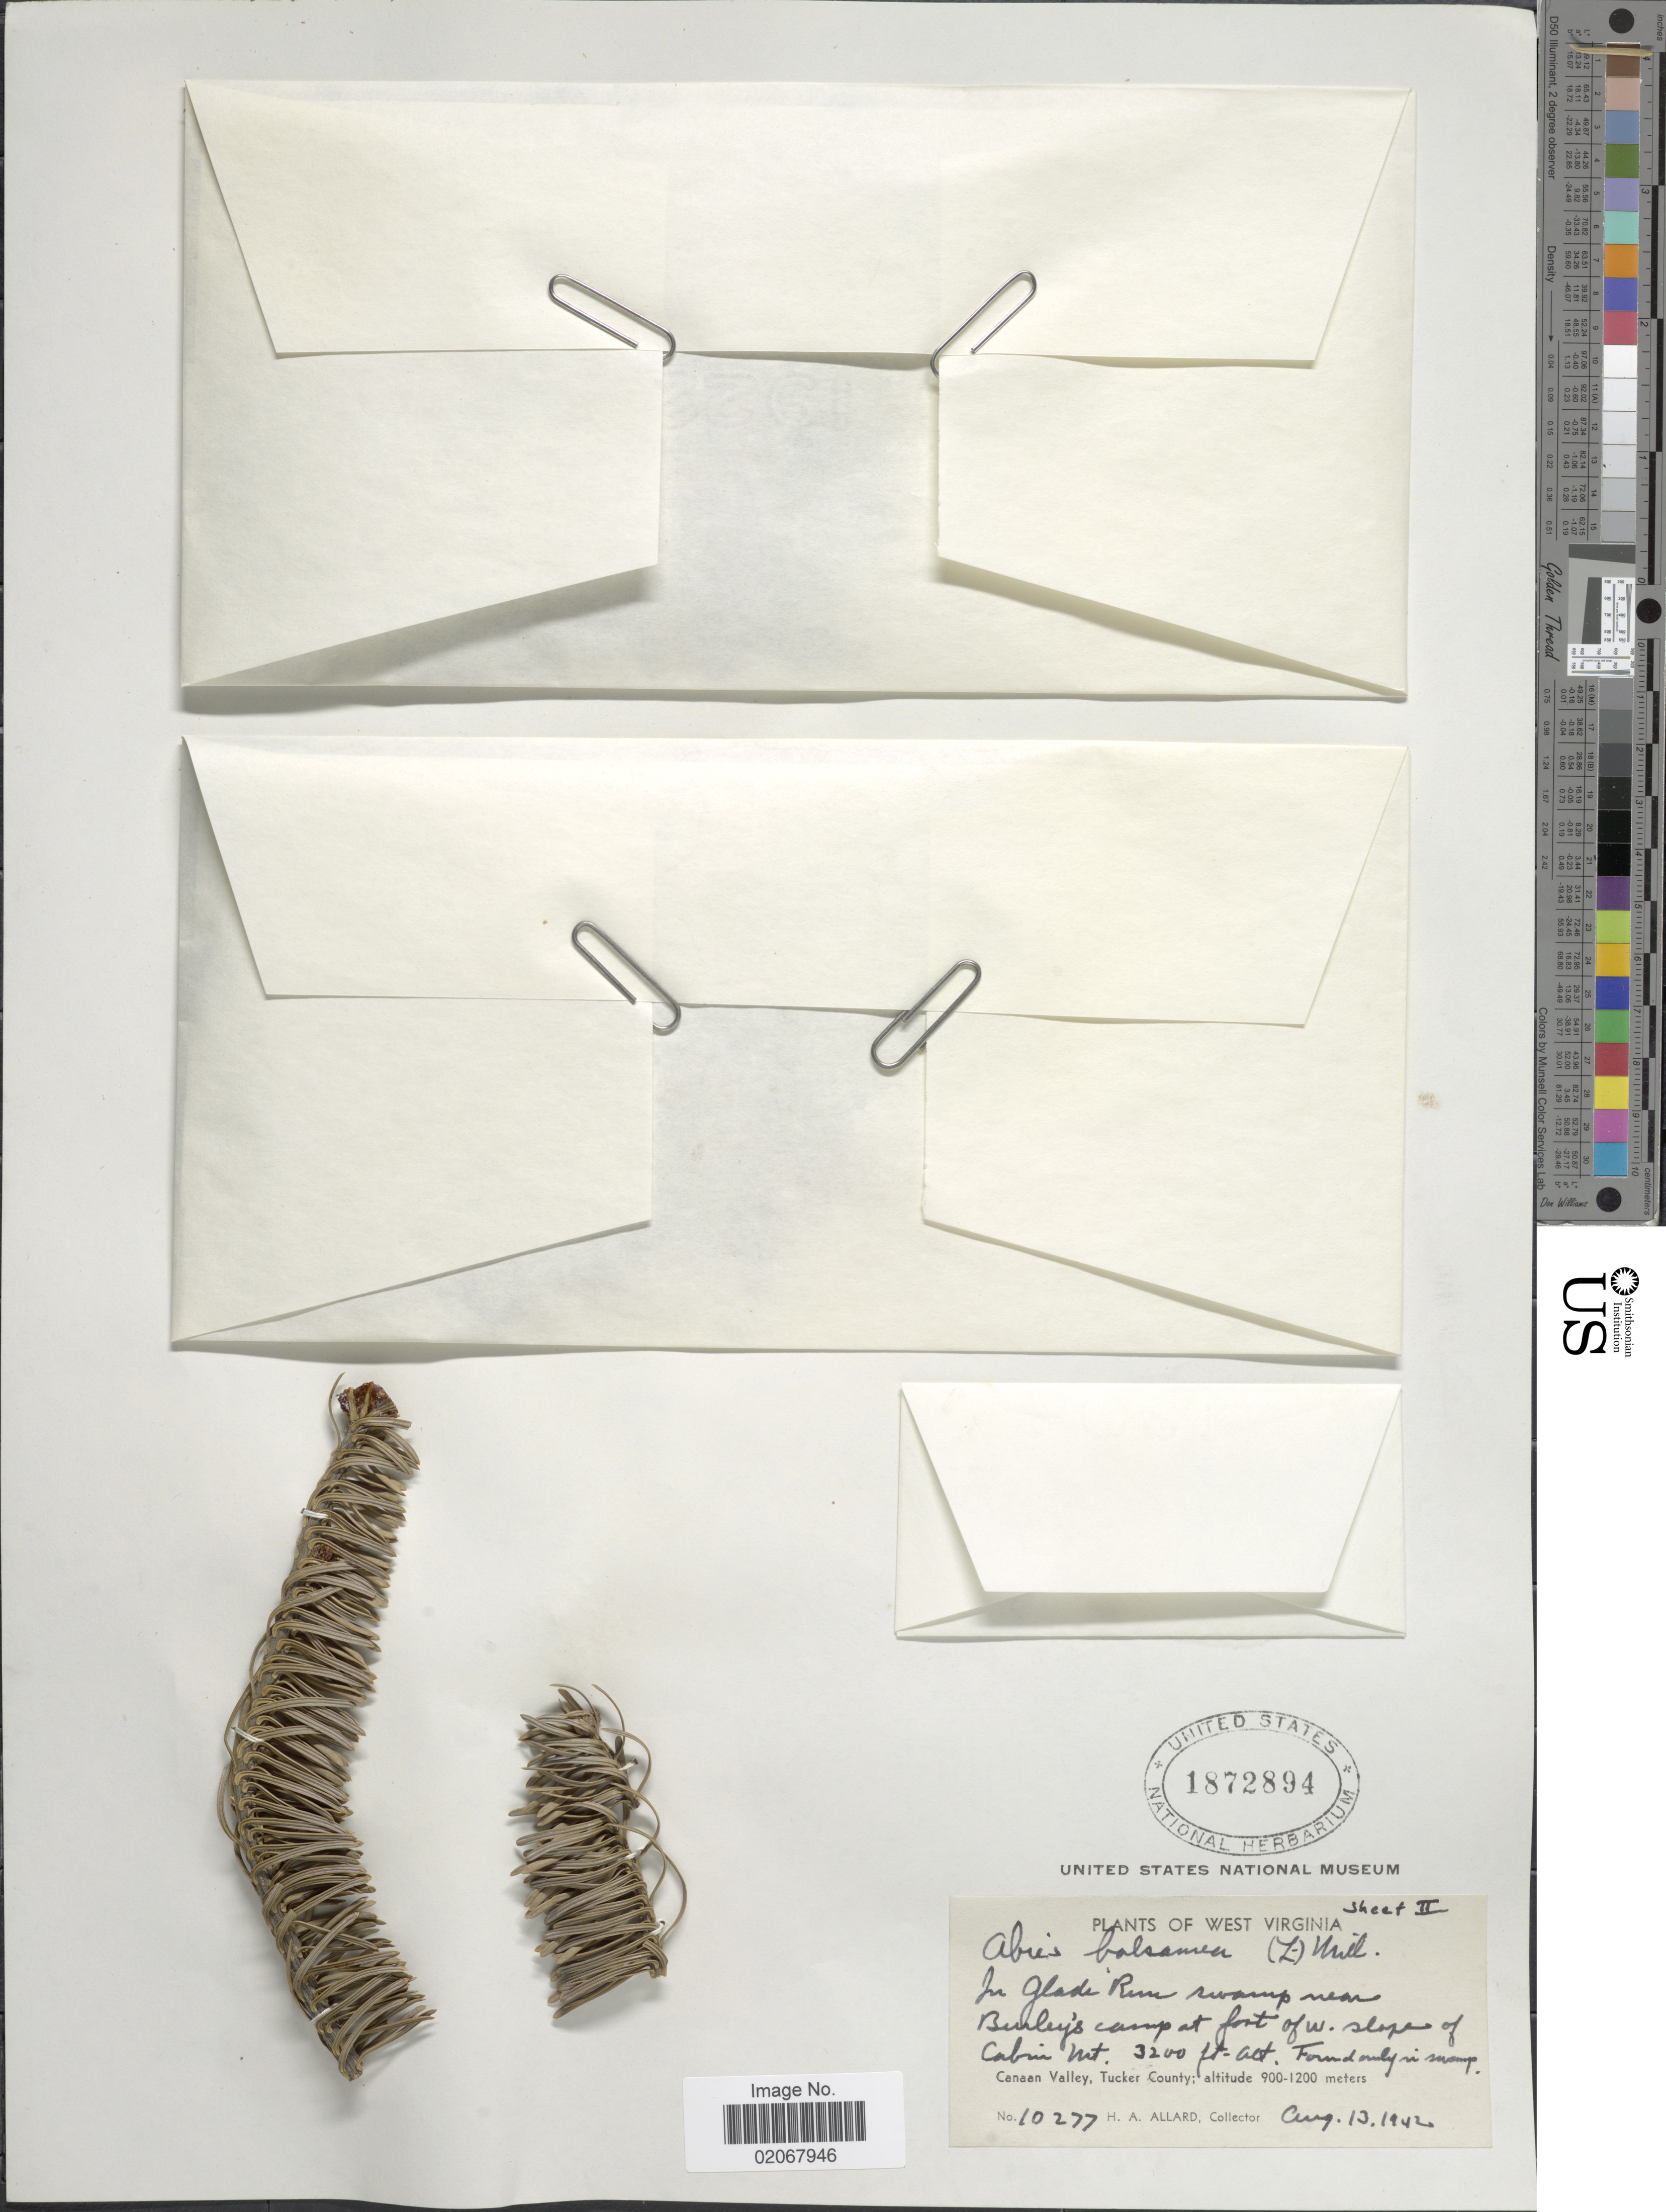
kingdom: Plantae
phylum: Tracheophyta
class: Pinopsida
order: Pinales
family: Pinaceae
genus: Abies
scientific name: Abies balsamea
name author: (L.) Mill.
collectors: H. A. Allard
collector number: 10277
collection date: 1942-08-13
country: United States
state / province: West Virginia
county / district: Tucker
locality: In glade run swamp near Burley's camp at fort of w. slope of Cabin Mt. Canaan Valley, Tucker County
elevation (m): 975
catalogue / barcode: US 1872894